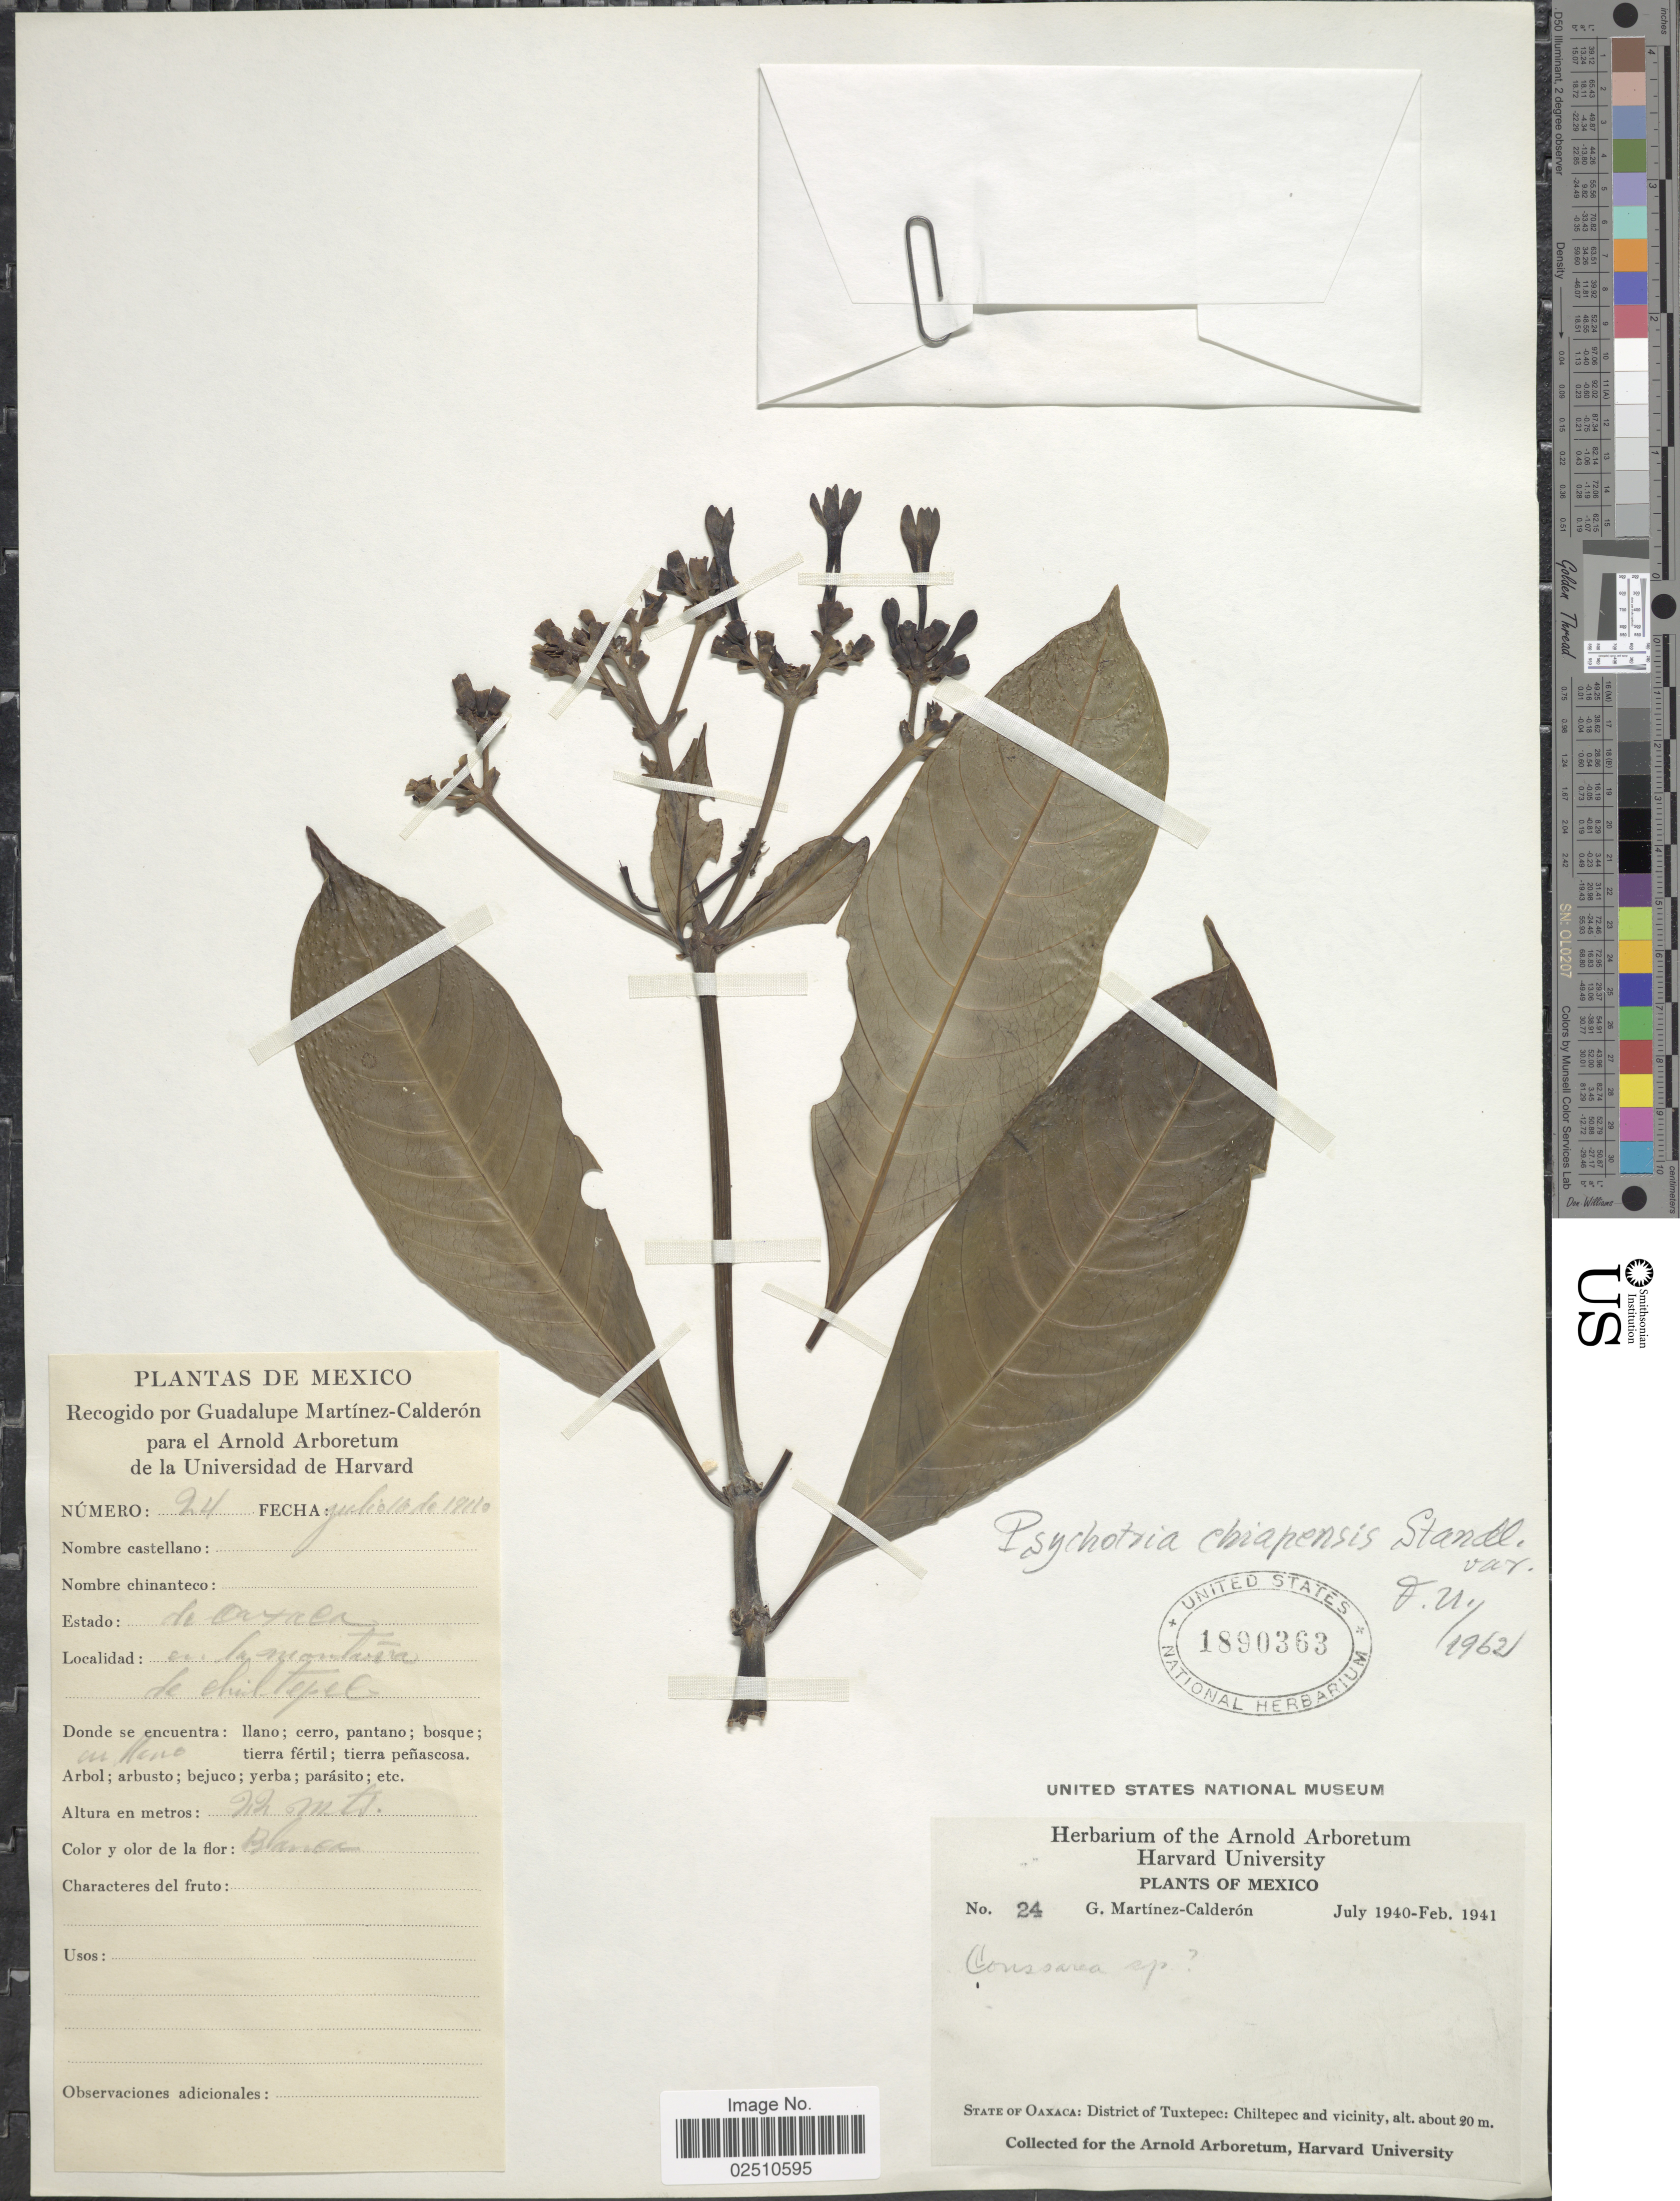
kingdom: Plantae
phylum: Tracheophyta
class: Magnoliopsida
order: Gentianales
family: Rubiaceae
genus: Psychotria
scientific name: Psychotria chiapensis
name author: Standl.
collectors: G. Martinez-C.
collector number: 24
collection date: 1940-07/1941-02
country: Mexico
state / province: Oaxaca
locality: District of Tuxtepec, Chiltepec and Vicinity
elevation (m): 20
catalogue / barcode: US 1890363